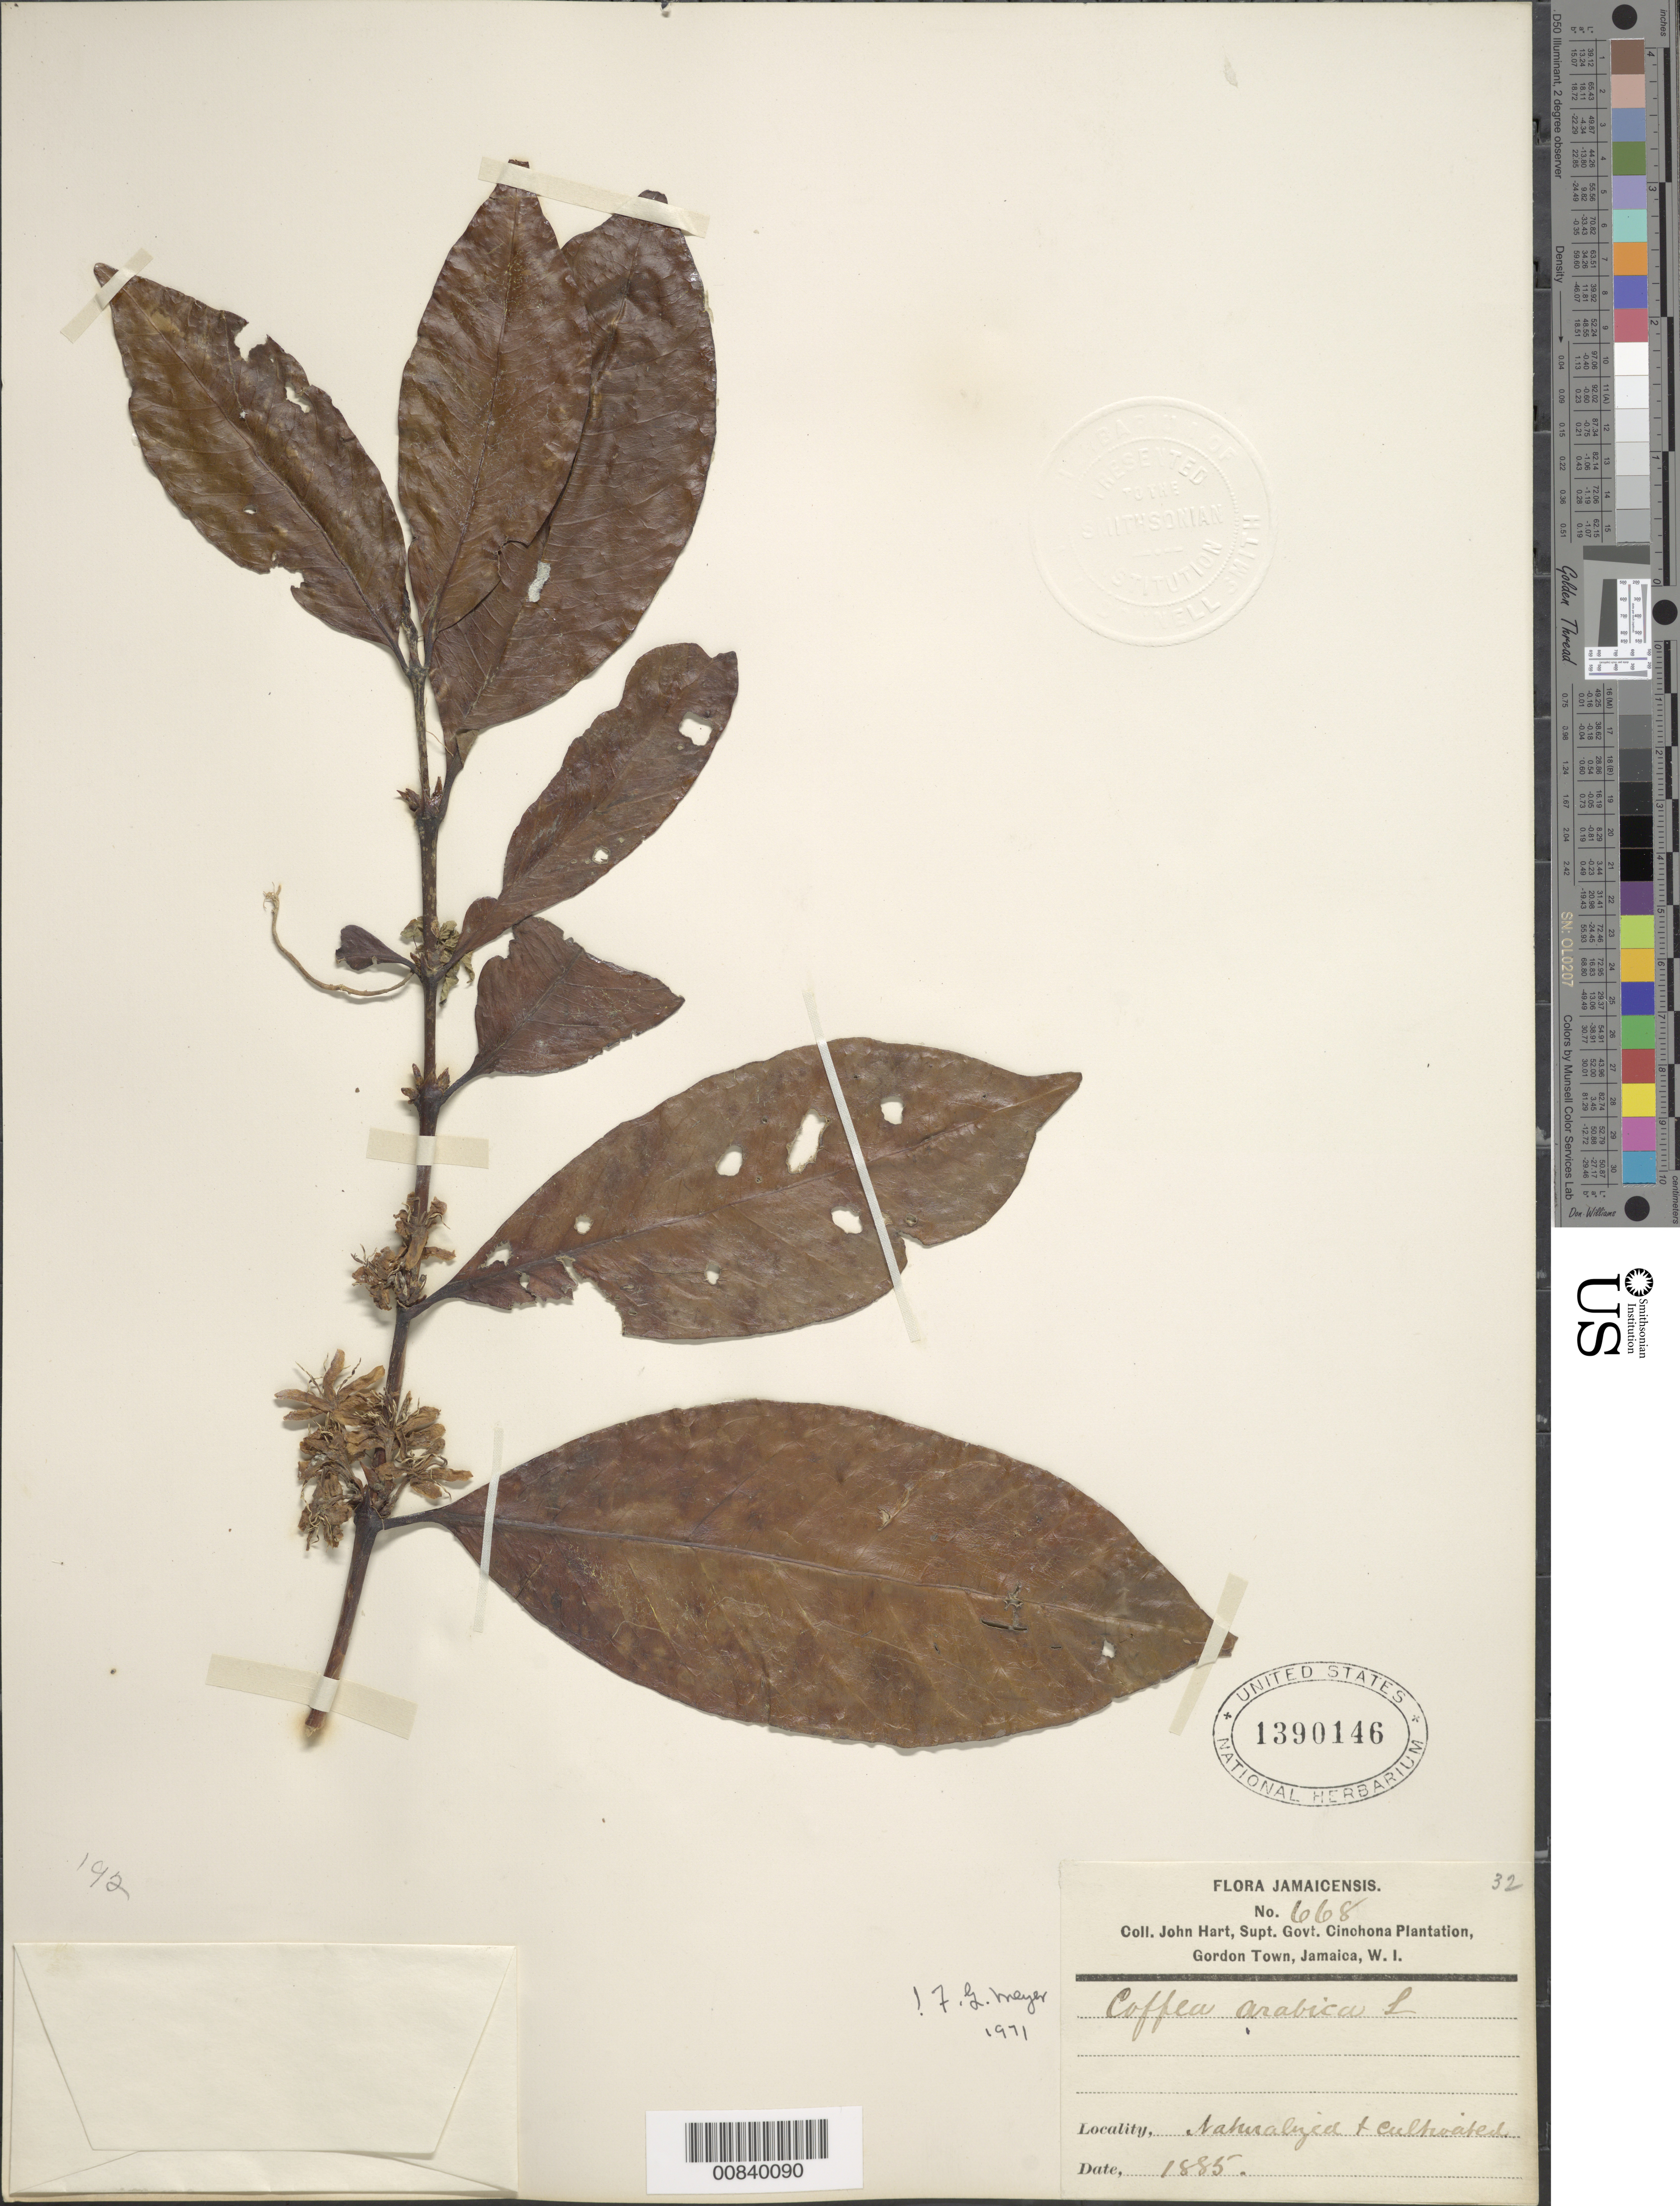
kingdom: Plantae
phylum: Tracheophyta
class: Magnoliopsida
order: Gentianales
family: Rubiaceae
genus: Coffea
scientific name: Coffea arabica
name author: L.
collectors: J. Hart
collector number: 668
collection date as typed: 1885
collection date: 1885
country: Jamaica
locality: Govt. Cinchona Plantation, Gordon Town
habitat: Govt. plantation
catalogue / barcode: US 1390146